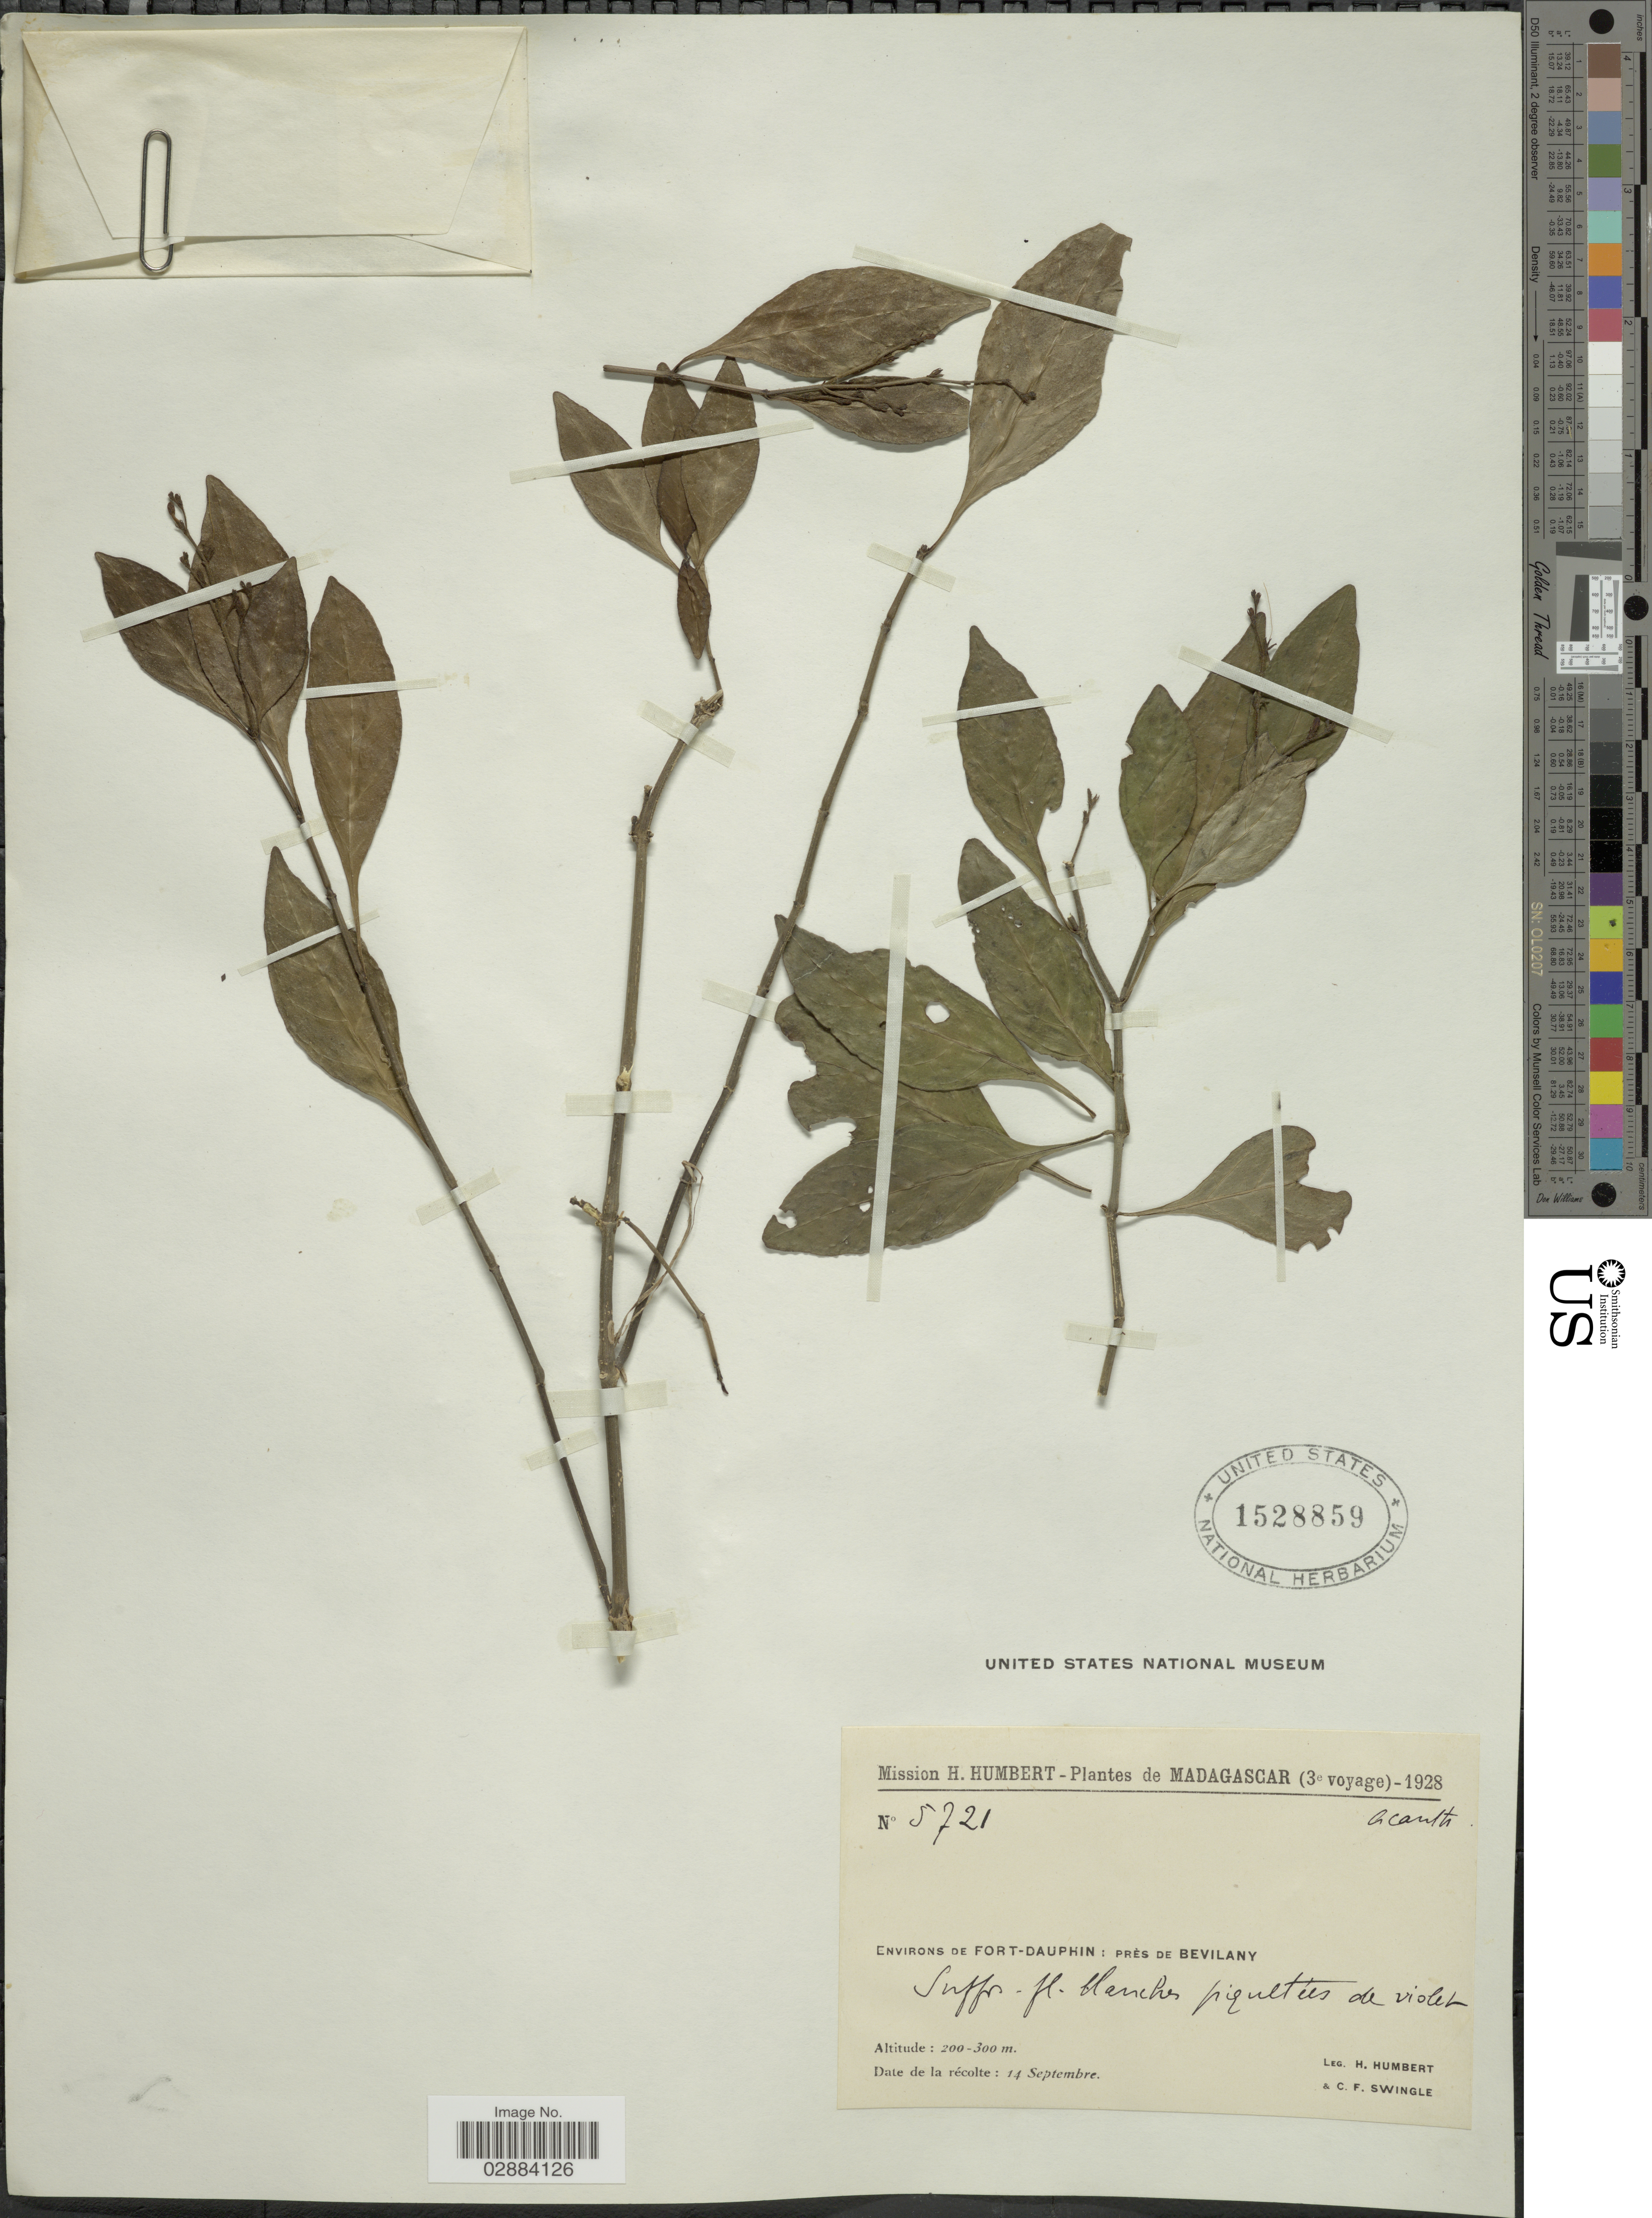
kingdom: Plantae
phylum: Tracheophyta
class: Magnoliopsida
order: Lamiales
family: Acanthaceae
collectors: H. Humbert & C. Swingle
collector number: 5721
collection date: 1928-09-14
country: Madagascar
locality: Environs de Fort-Dauphin. Près de Bevilany.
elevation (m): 200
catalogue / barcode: US 1528859